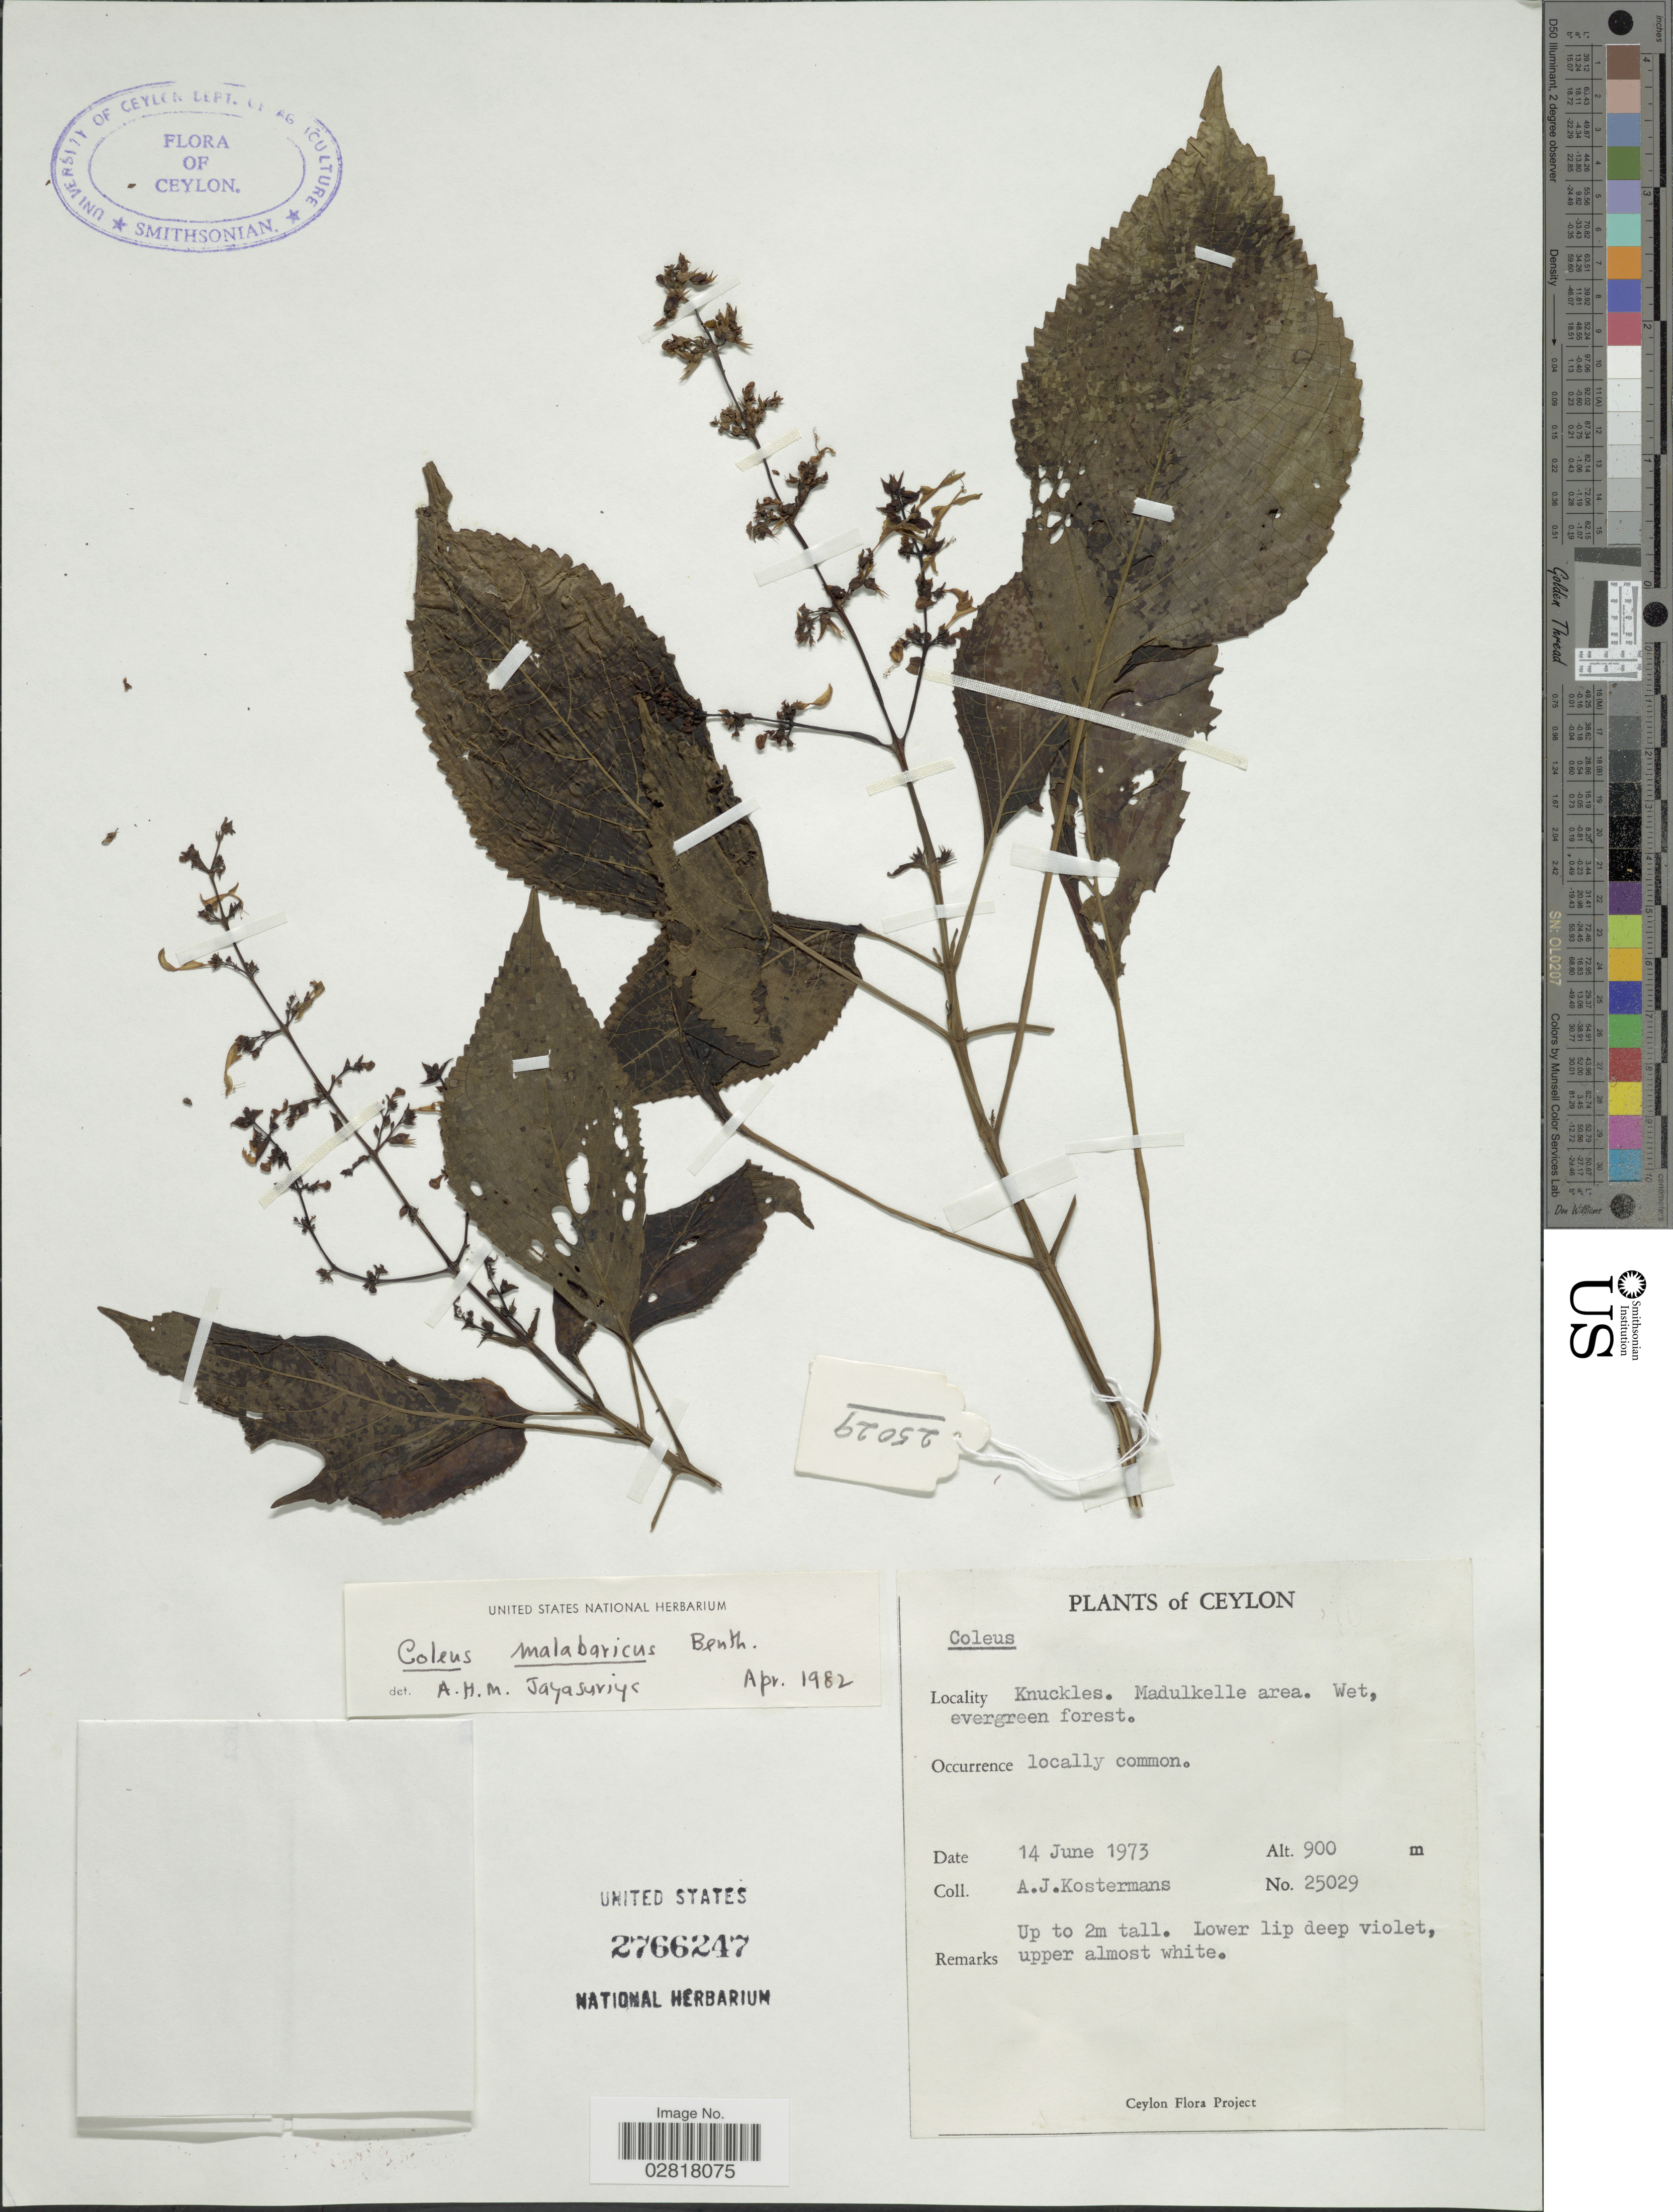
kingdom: Plantae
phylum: Tracheophyta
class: Magnoliopsida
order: Lamiales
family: Lamiaceae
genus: Plectranthus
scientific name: Plectranthus malabaricus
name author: (Benth.) R.H. Willemse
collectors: A. J. G. Kostermans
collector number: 25029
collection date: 1973-06-14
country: Sri Lanka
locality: Ceylon, Knuckles, Madulkelle area.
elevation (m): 900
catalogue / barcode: US 2766247